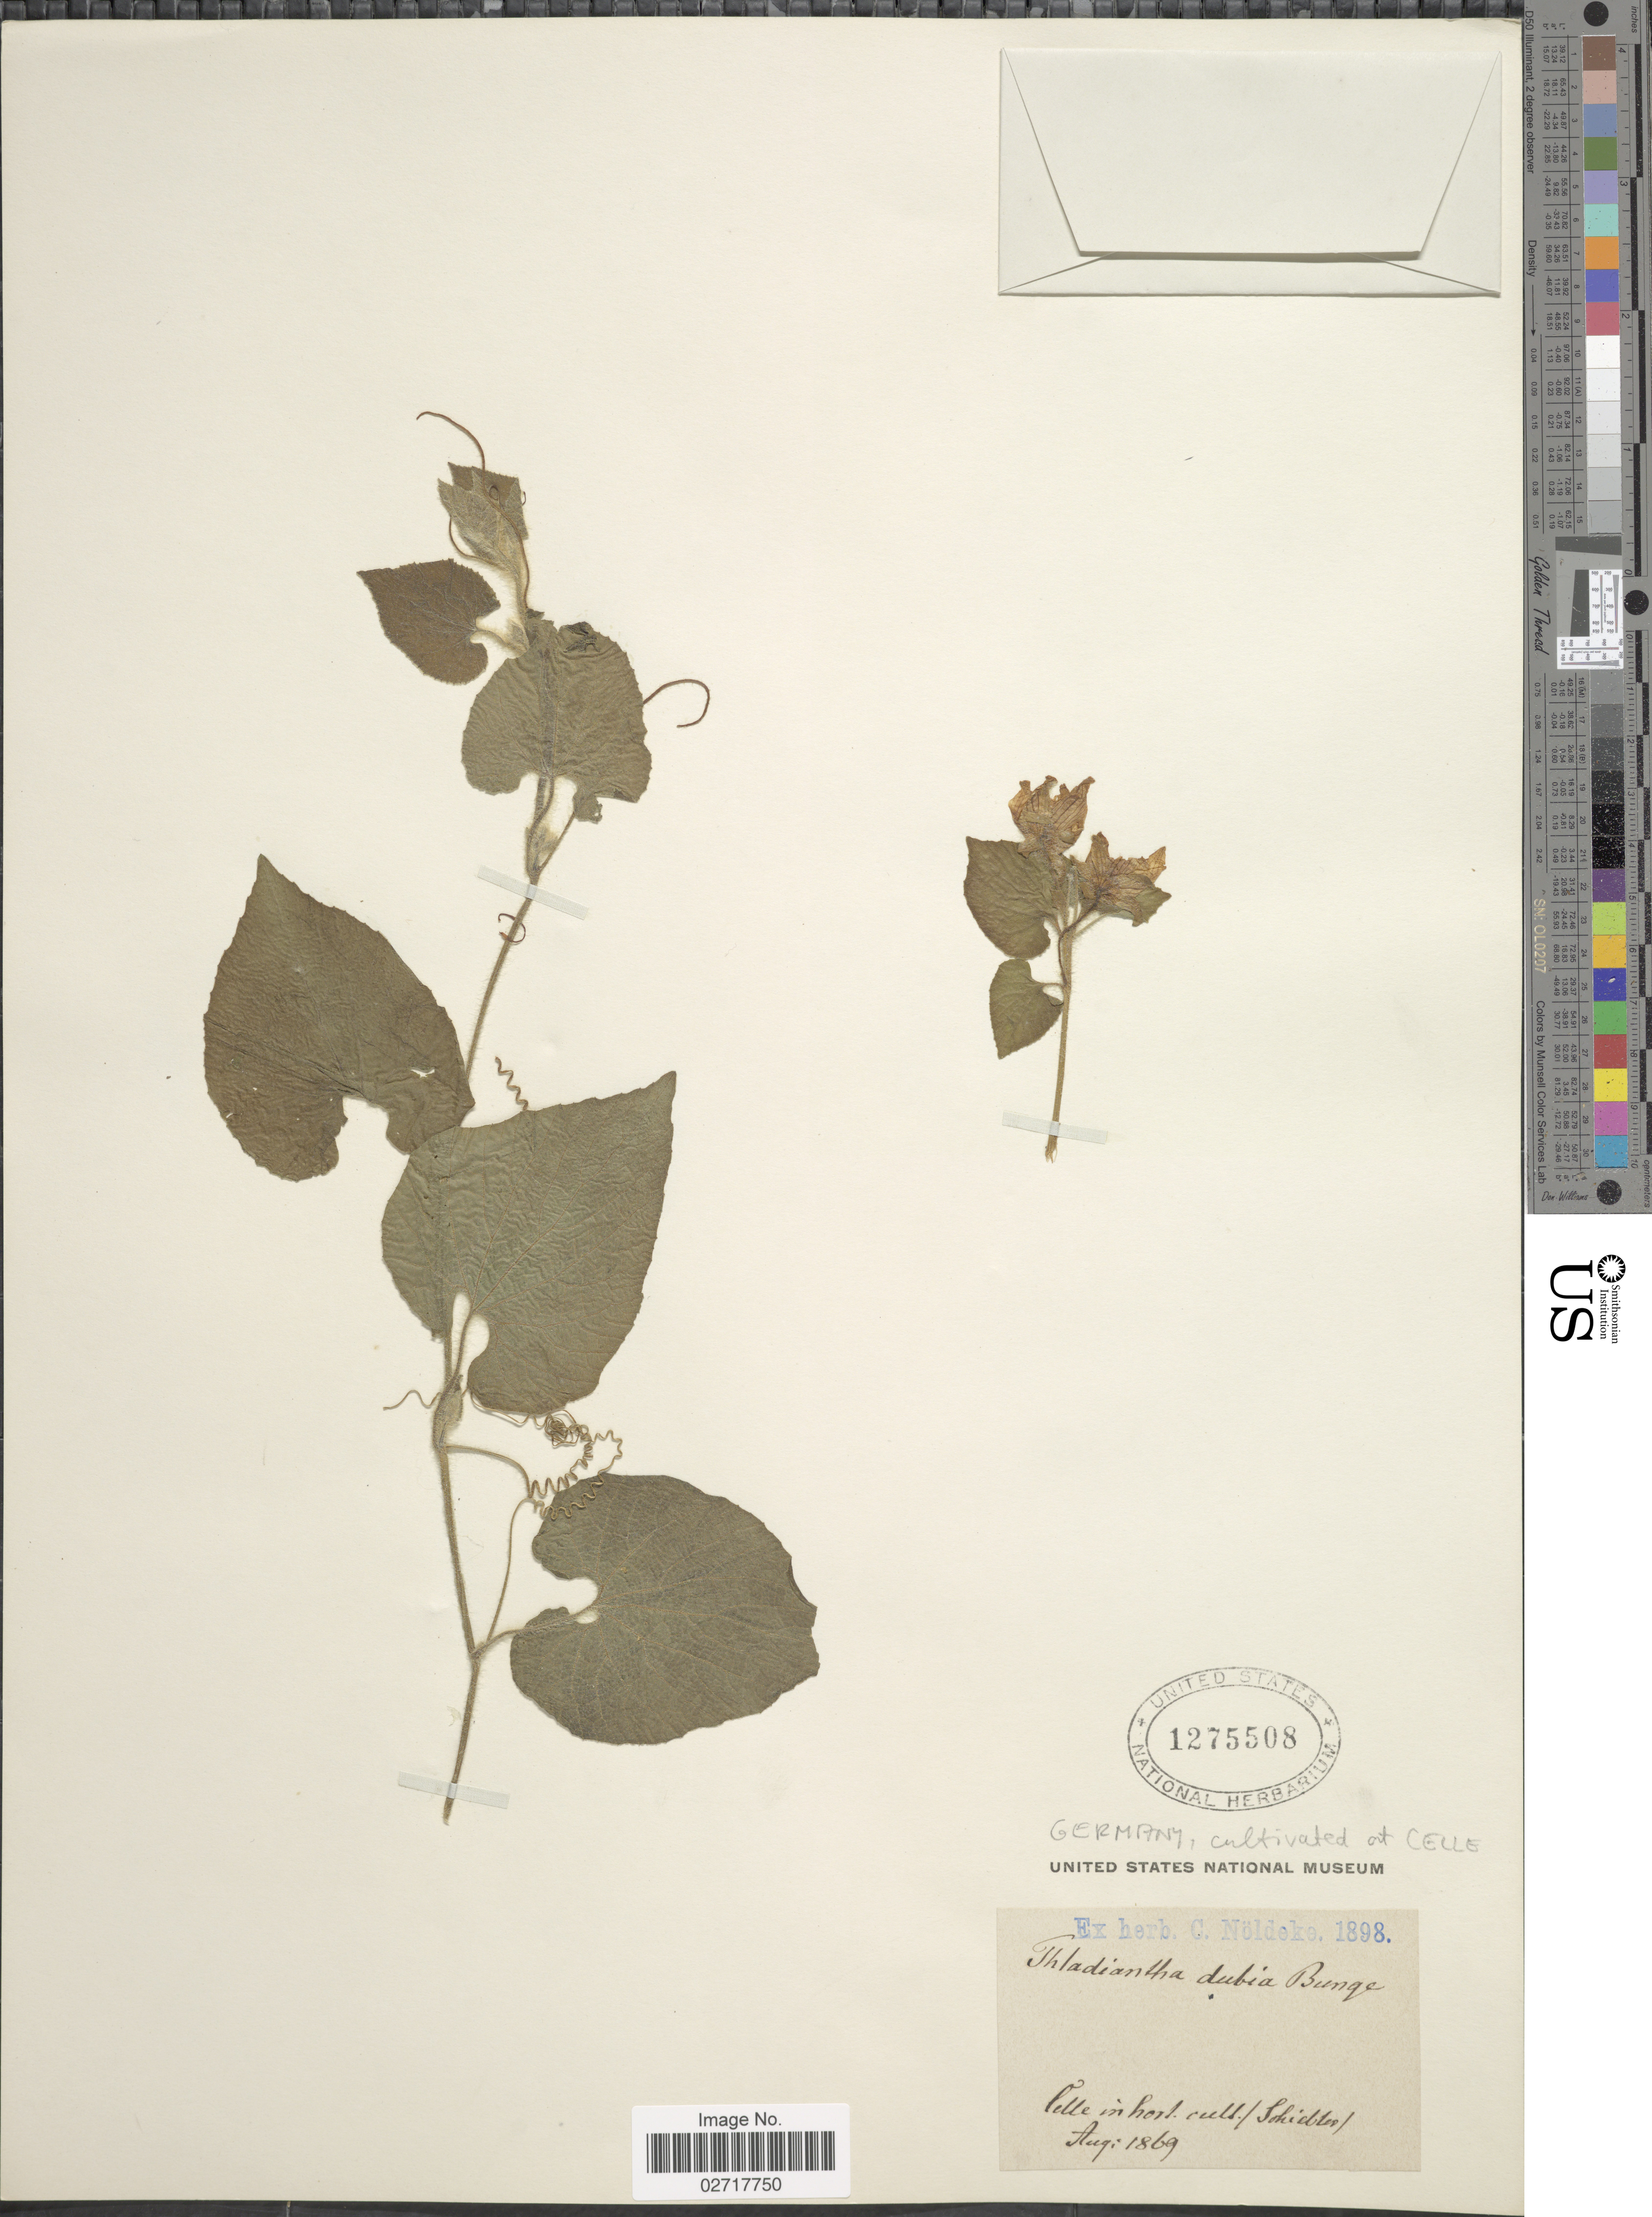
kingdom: Plantae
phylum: Tracheophyta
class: Magnoliopsida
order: Cucurbitales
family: Cucurbitaceae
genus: Thladiantha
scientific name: Thladiantha dubia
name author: Bunge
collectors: ex herb. C. Noldeke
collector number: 1898?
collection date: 1869-08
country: Germany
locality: Celle in hort cult. (Schlieben)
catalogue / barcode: US 1275508